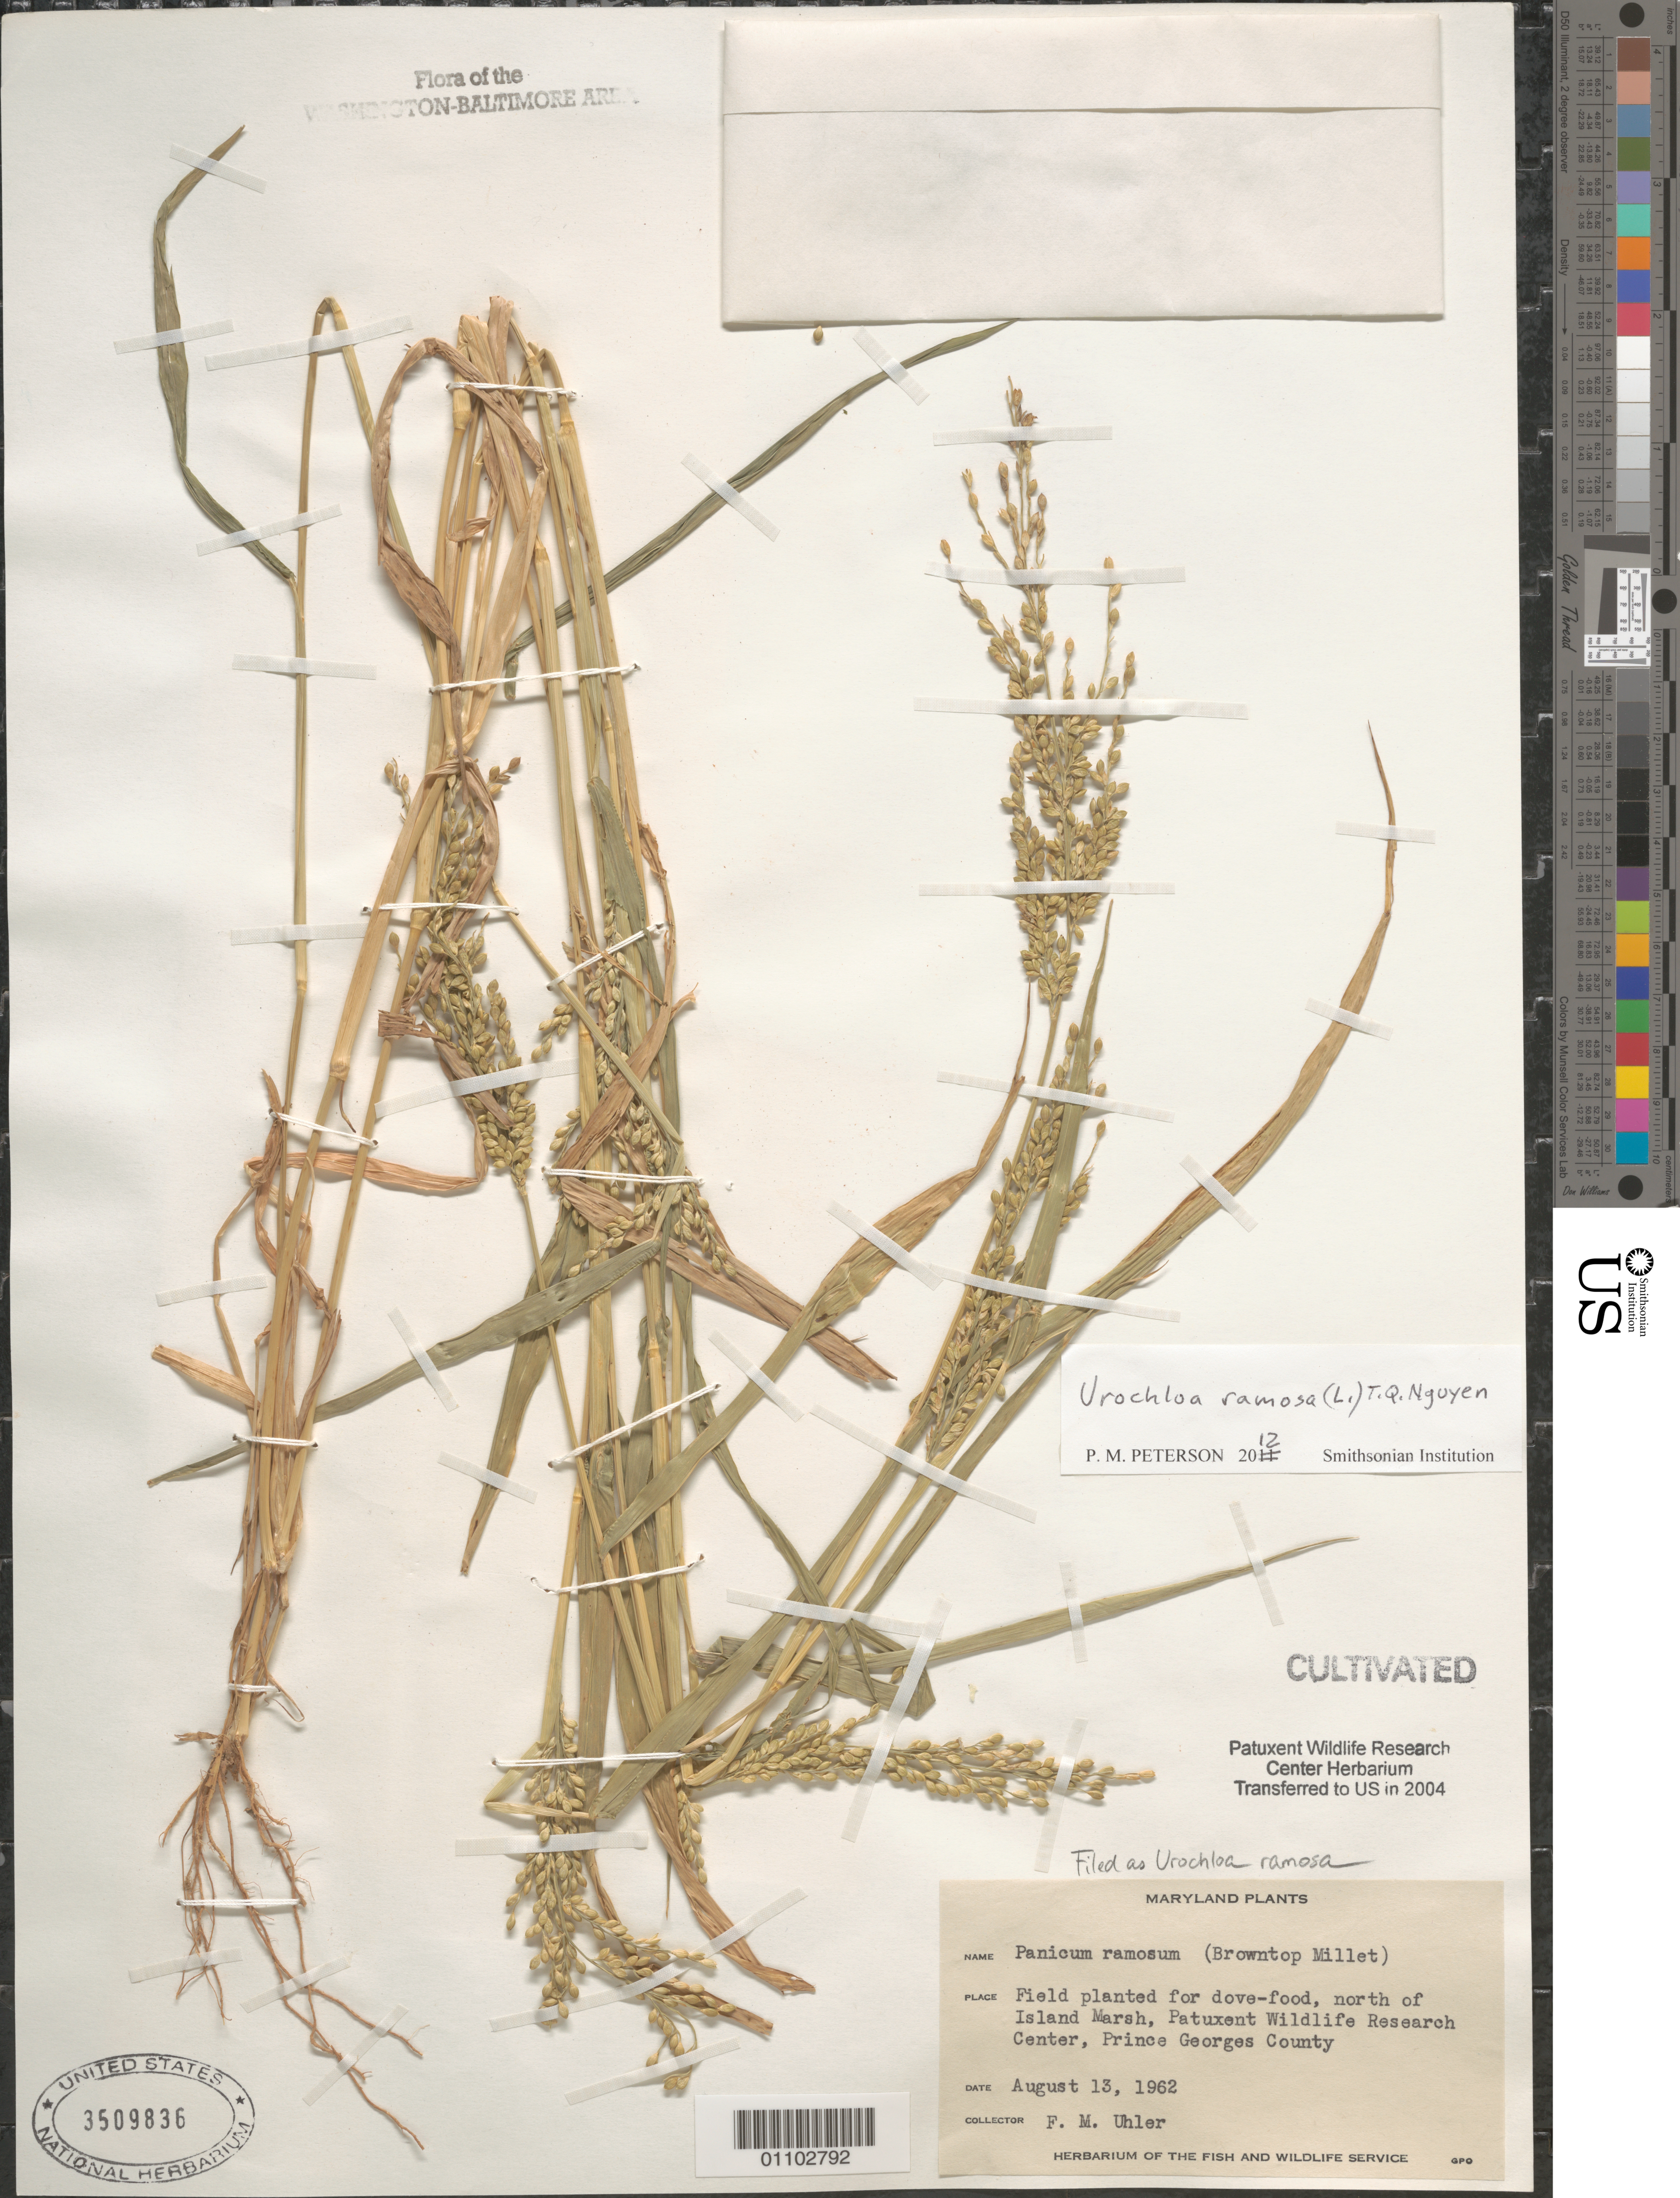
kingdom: Plantae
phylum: Tracheophyta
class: Liliopsida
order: Poales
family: Poaceae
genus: Urochloa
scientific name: Urochloa ramosa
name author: T.Q. Nguyen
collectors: F. Uhler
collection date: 1962-08-13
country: United States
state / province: Maryland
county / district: Prince George's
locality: North of Island Marsh, Patuxent Wildlife Research Center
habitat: Field planted for dove-food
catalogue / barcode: US 3509836